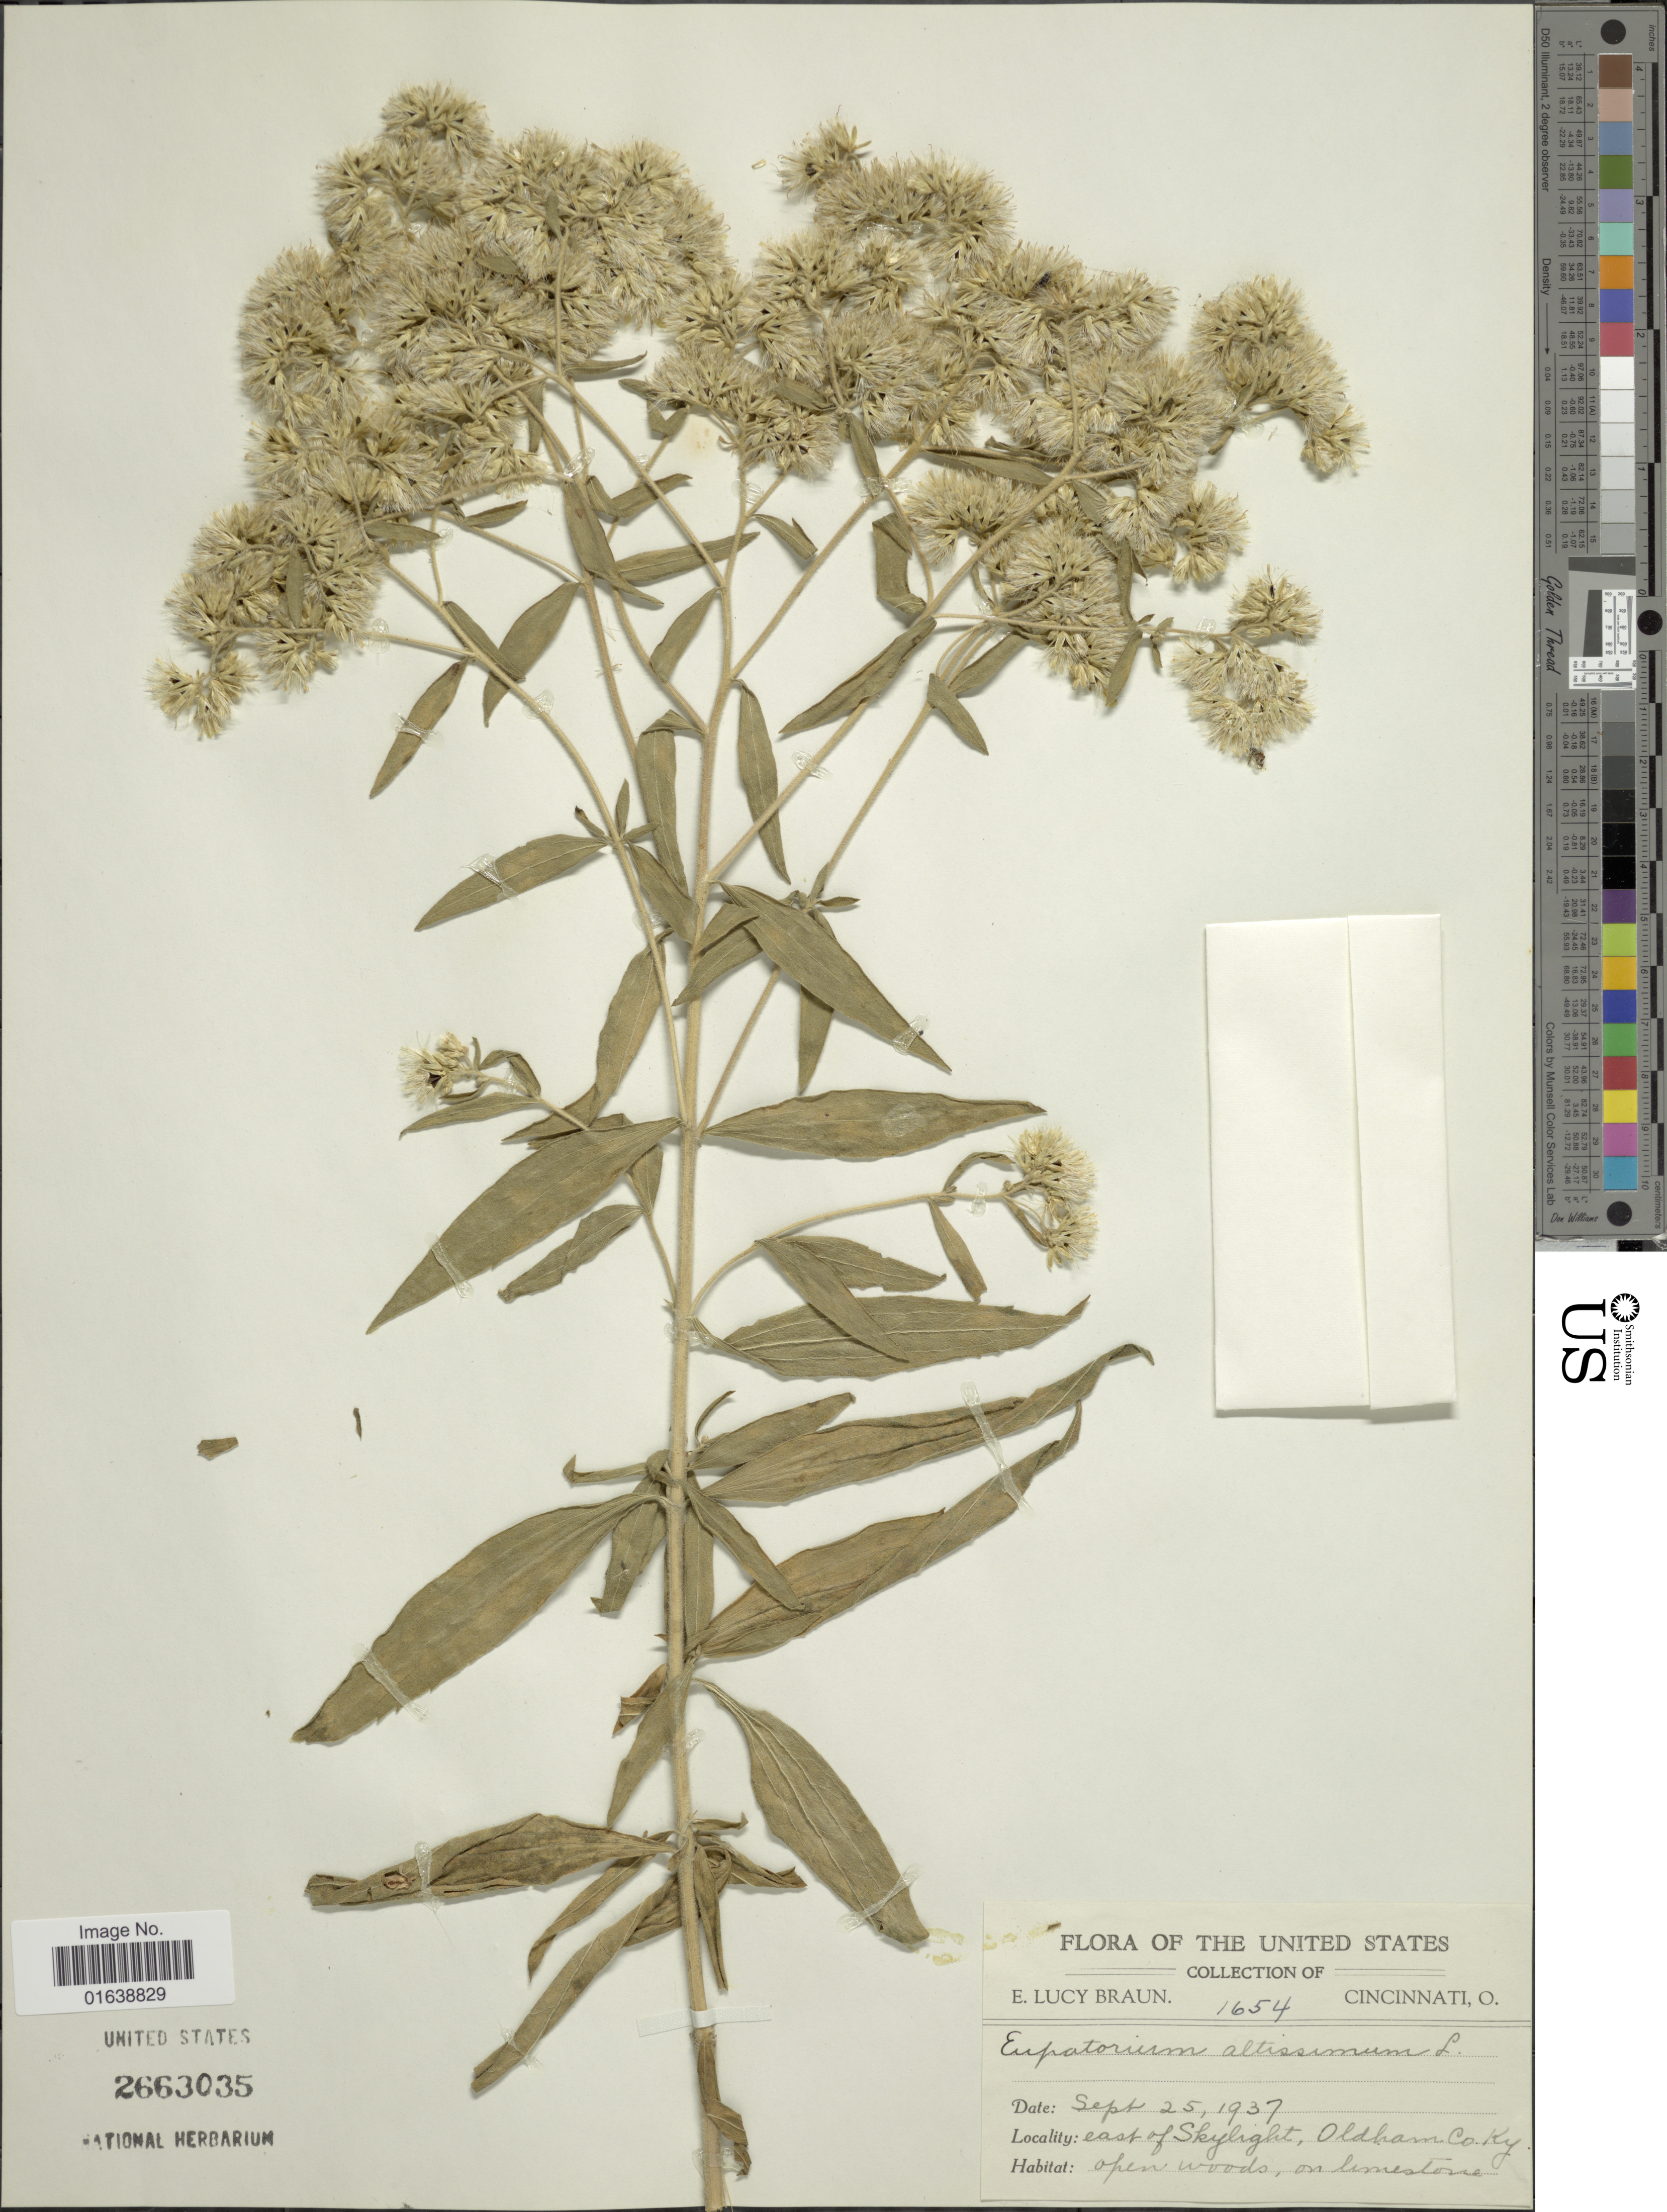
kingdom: Plantae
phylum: Tracheophyta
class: Magnoliopsida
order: Asterales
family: Asteraceae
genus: Eupatorium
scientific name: Eupatorium altissimum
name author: L.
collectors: E. L. Braun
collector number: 1654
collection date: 1937-09-25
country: United States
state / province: Kentucky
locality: East of Skylight , Oldham Co.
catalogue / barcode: US 2663035